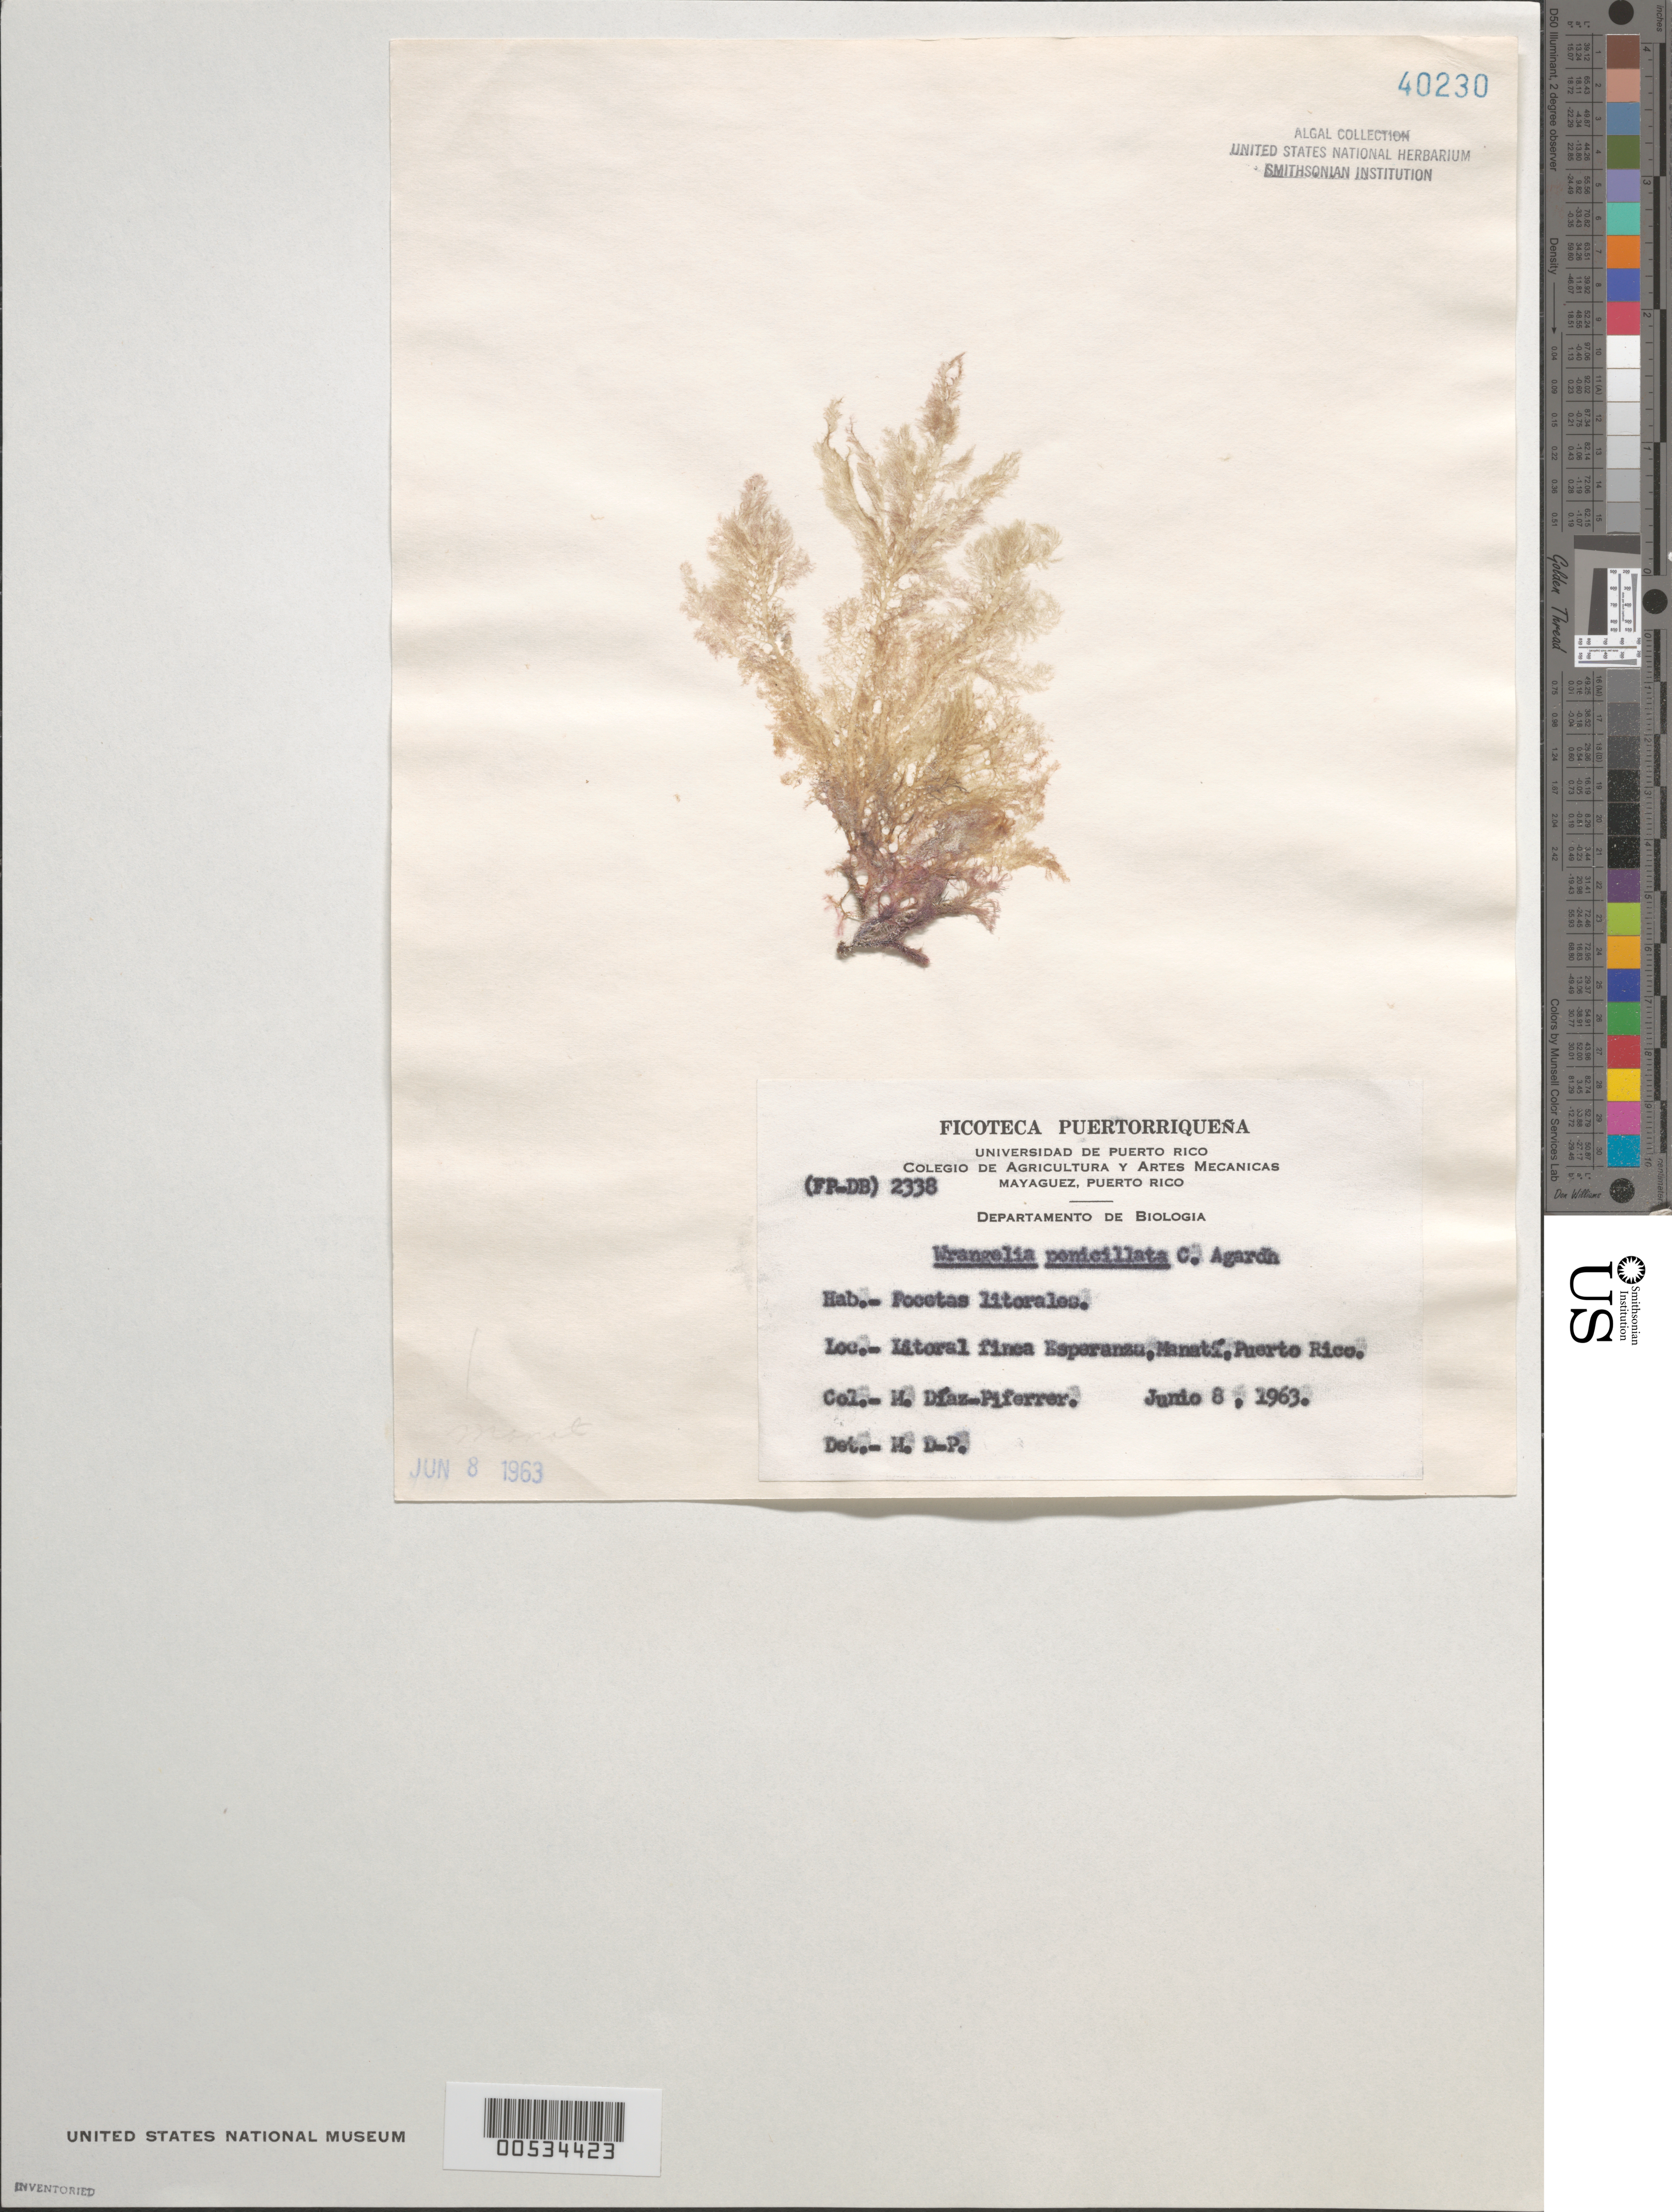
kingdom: Plantae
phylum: Rhodophyta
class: Florideophyceae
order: Ceramiales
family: Wrangeliaceae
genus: Wrangelia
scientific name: Wrangelia penicillata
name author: (C. Agardh) C. Agardh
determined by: Diaz-Piferrer, M.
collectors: M. Diaz-Piferrer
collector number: (fp-db) 2338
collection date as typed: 08 Jun 1963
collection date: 1963-06-08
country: Puerto Rico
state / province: Manati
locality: Esperanza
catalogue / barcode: US 40230